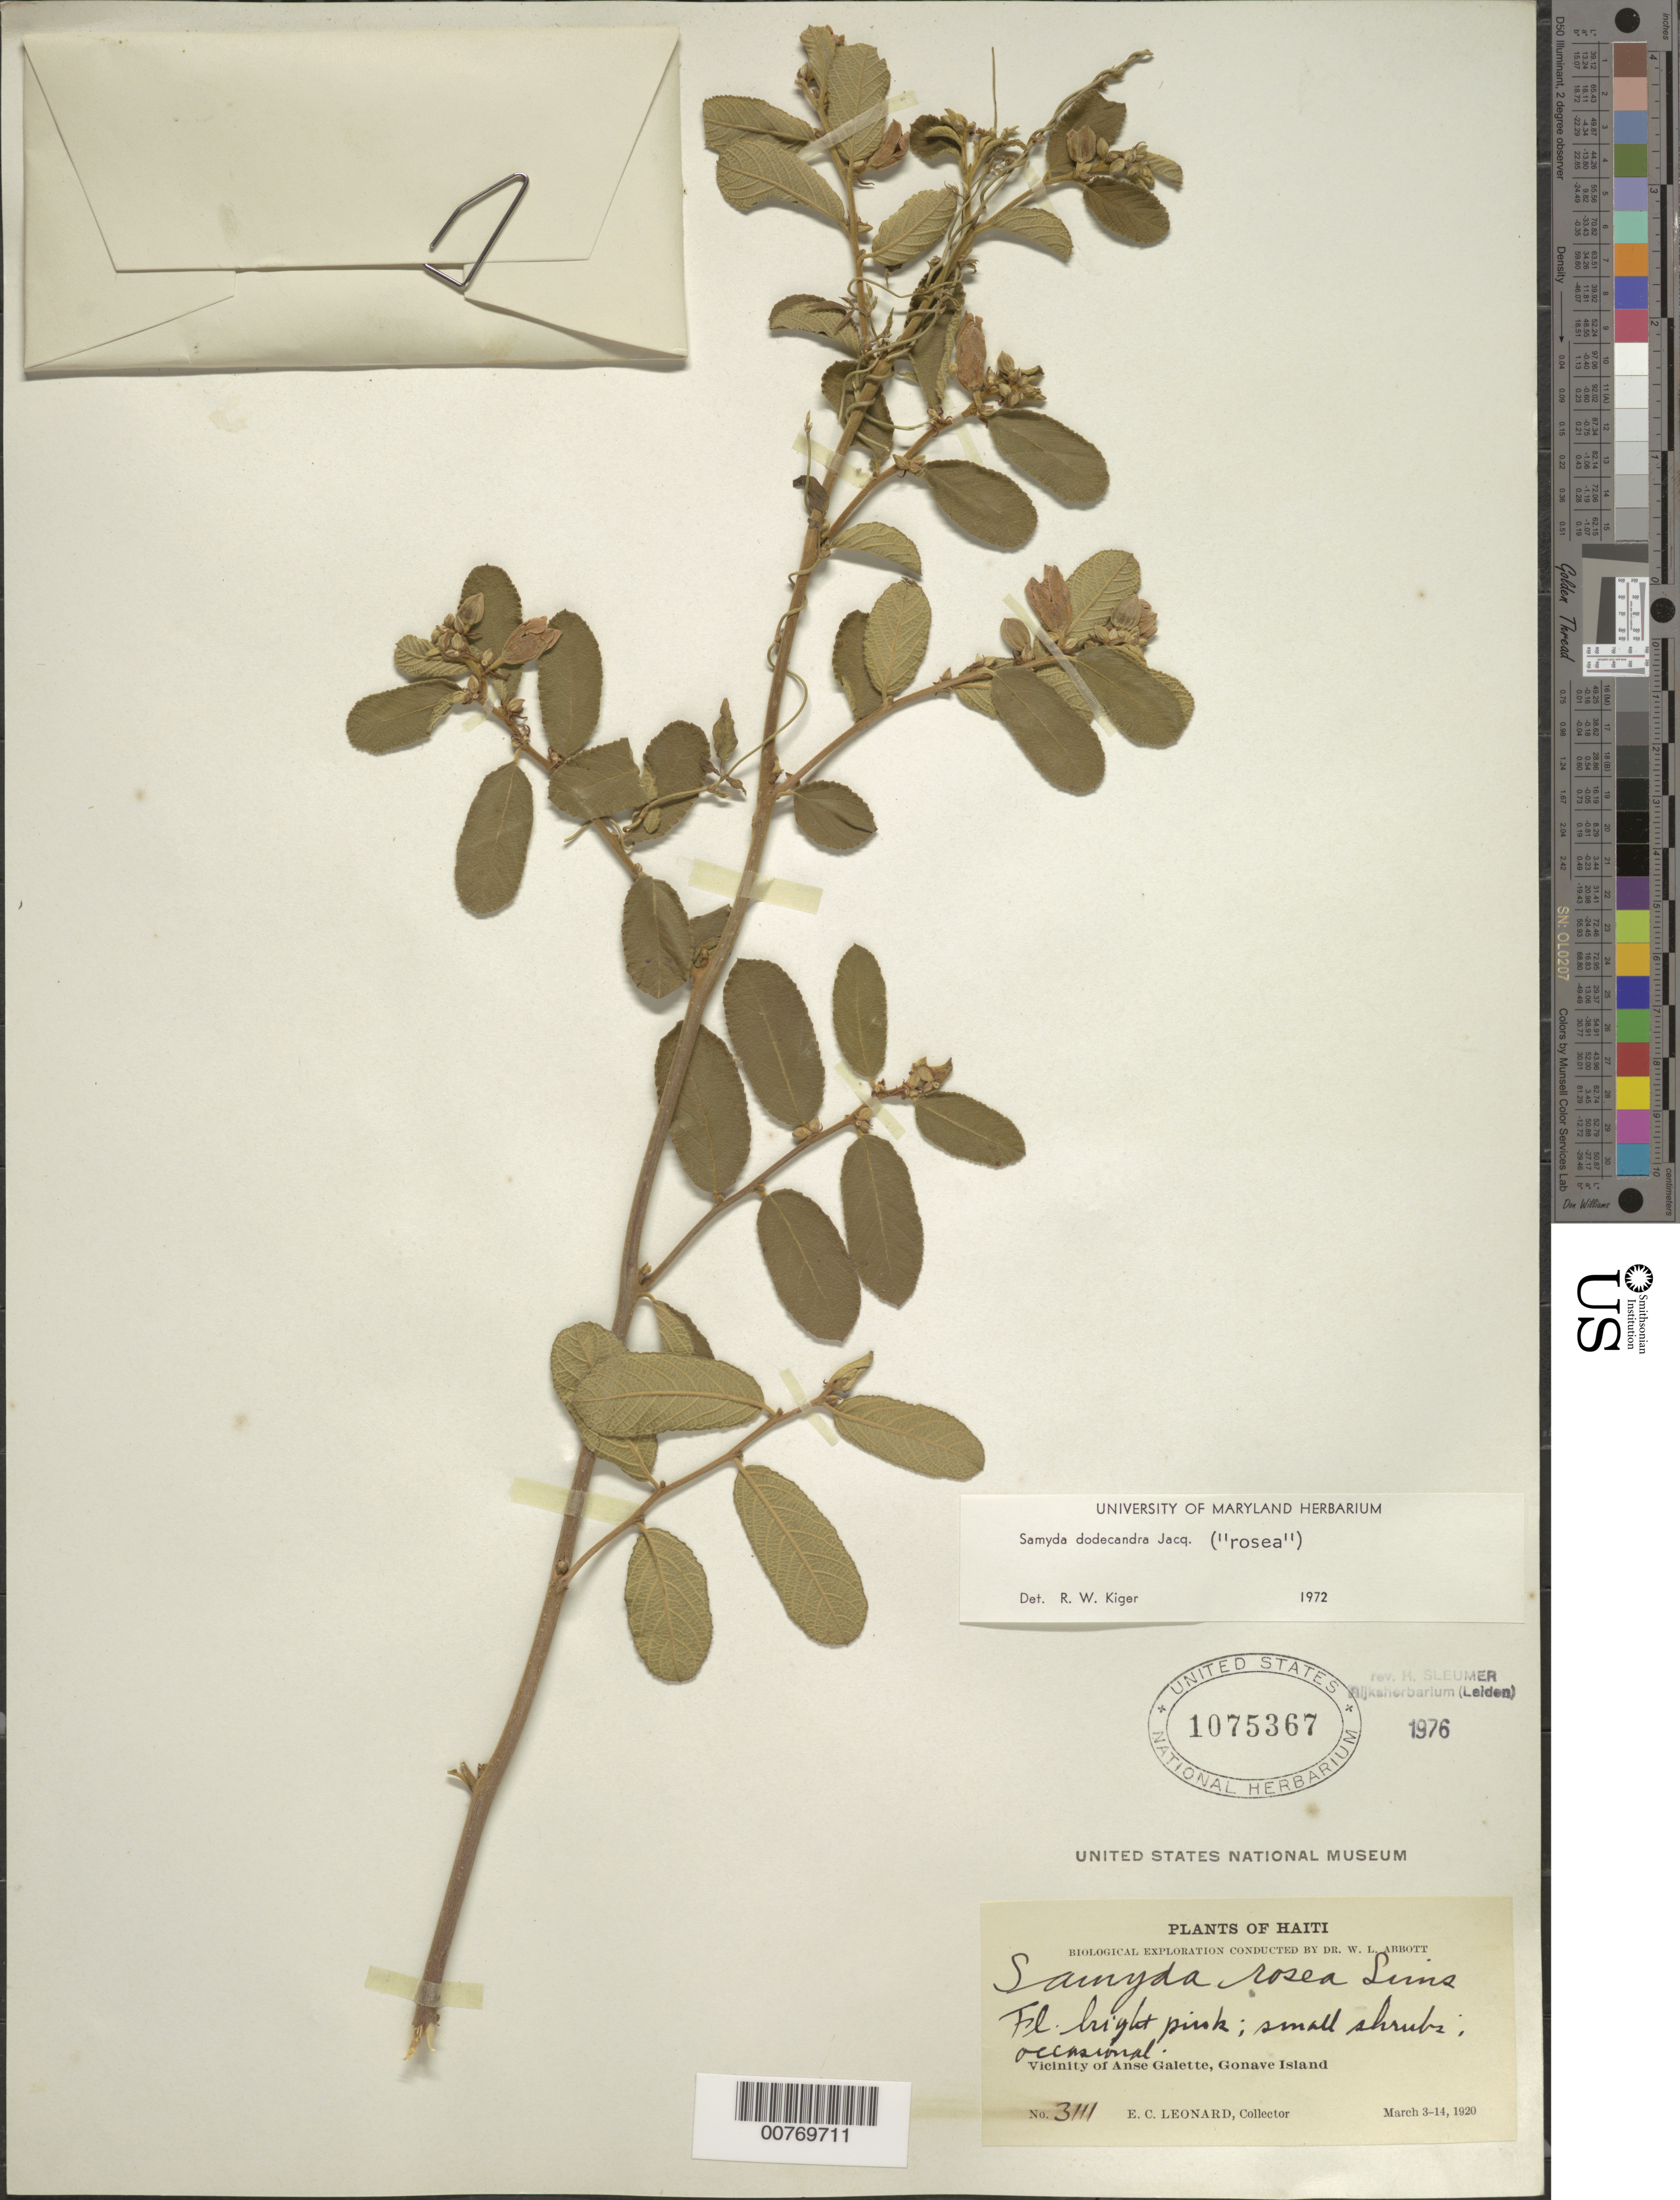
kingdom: Plantae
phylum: Tracheophyta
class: Magnoliopsida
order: Malpighiales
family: Salicaceae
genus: Casearia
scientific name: Casearia dodecandra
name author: (Jacq.) T. Samar. & M.H. Alford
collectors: E. C. Leonard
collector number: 3111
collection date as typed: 03 Mar 1920 to 14 Mar 1920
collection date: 1920-03-03/1920-03-14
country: Haiti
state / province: Ouest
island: Hispaniola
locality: Vicinity of Anse Galette, Gonave Island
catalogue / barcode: US 1075367